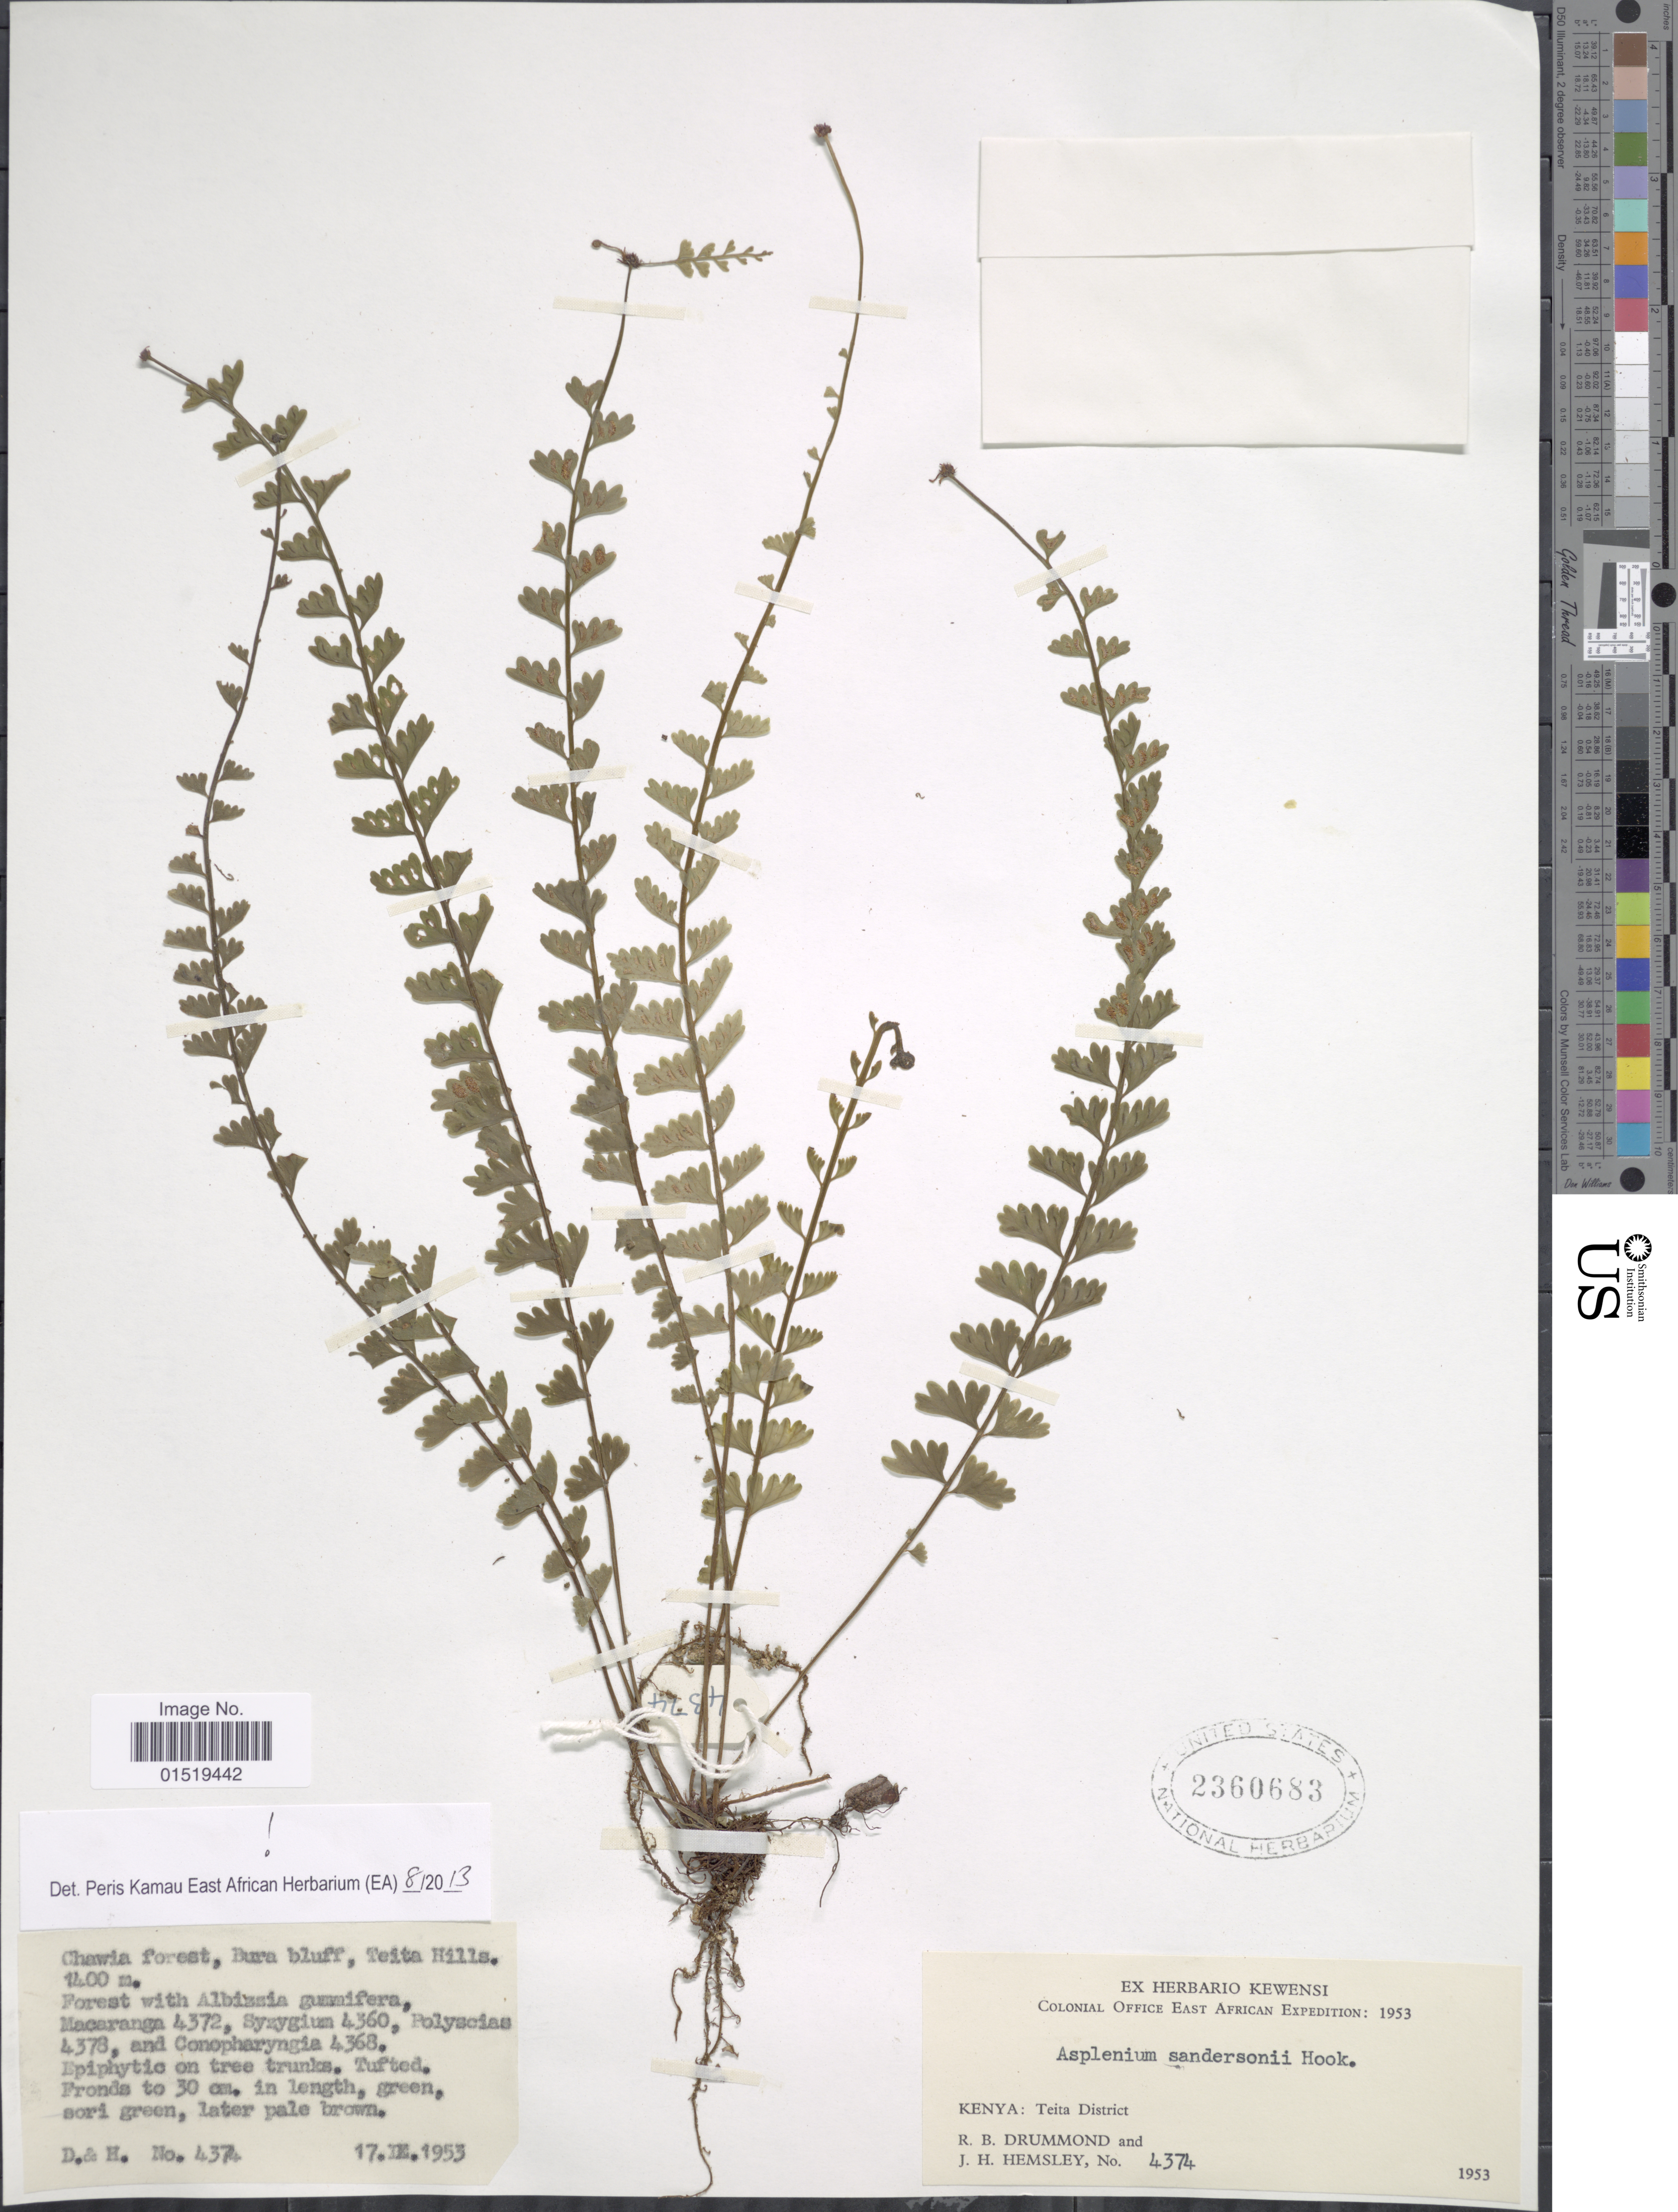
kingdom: Plantae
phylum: Tracheophyta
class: Polypodiopsida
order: Polypodiales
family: Aspleniaceae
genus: Asplenium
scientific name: Asplenium sandersonii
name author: Hook.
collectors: R. Drummond & J. H. Hemsley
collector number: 4374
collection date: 1953-10-17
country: Kenya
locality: Teita District. Chawia forest, Bura bluff, Teita Hills.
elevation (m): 1400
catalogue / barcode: US 2360683